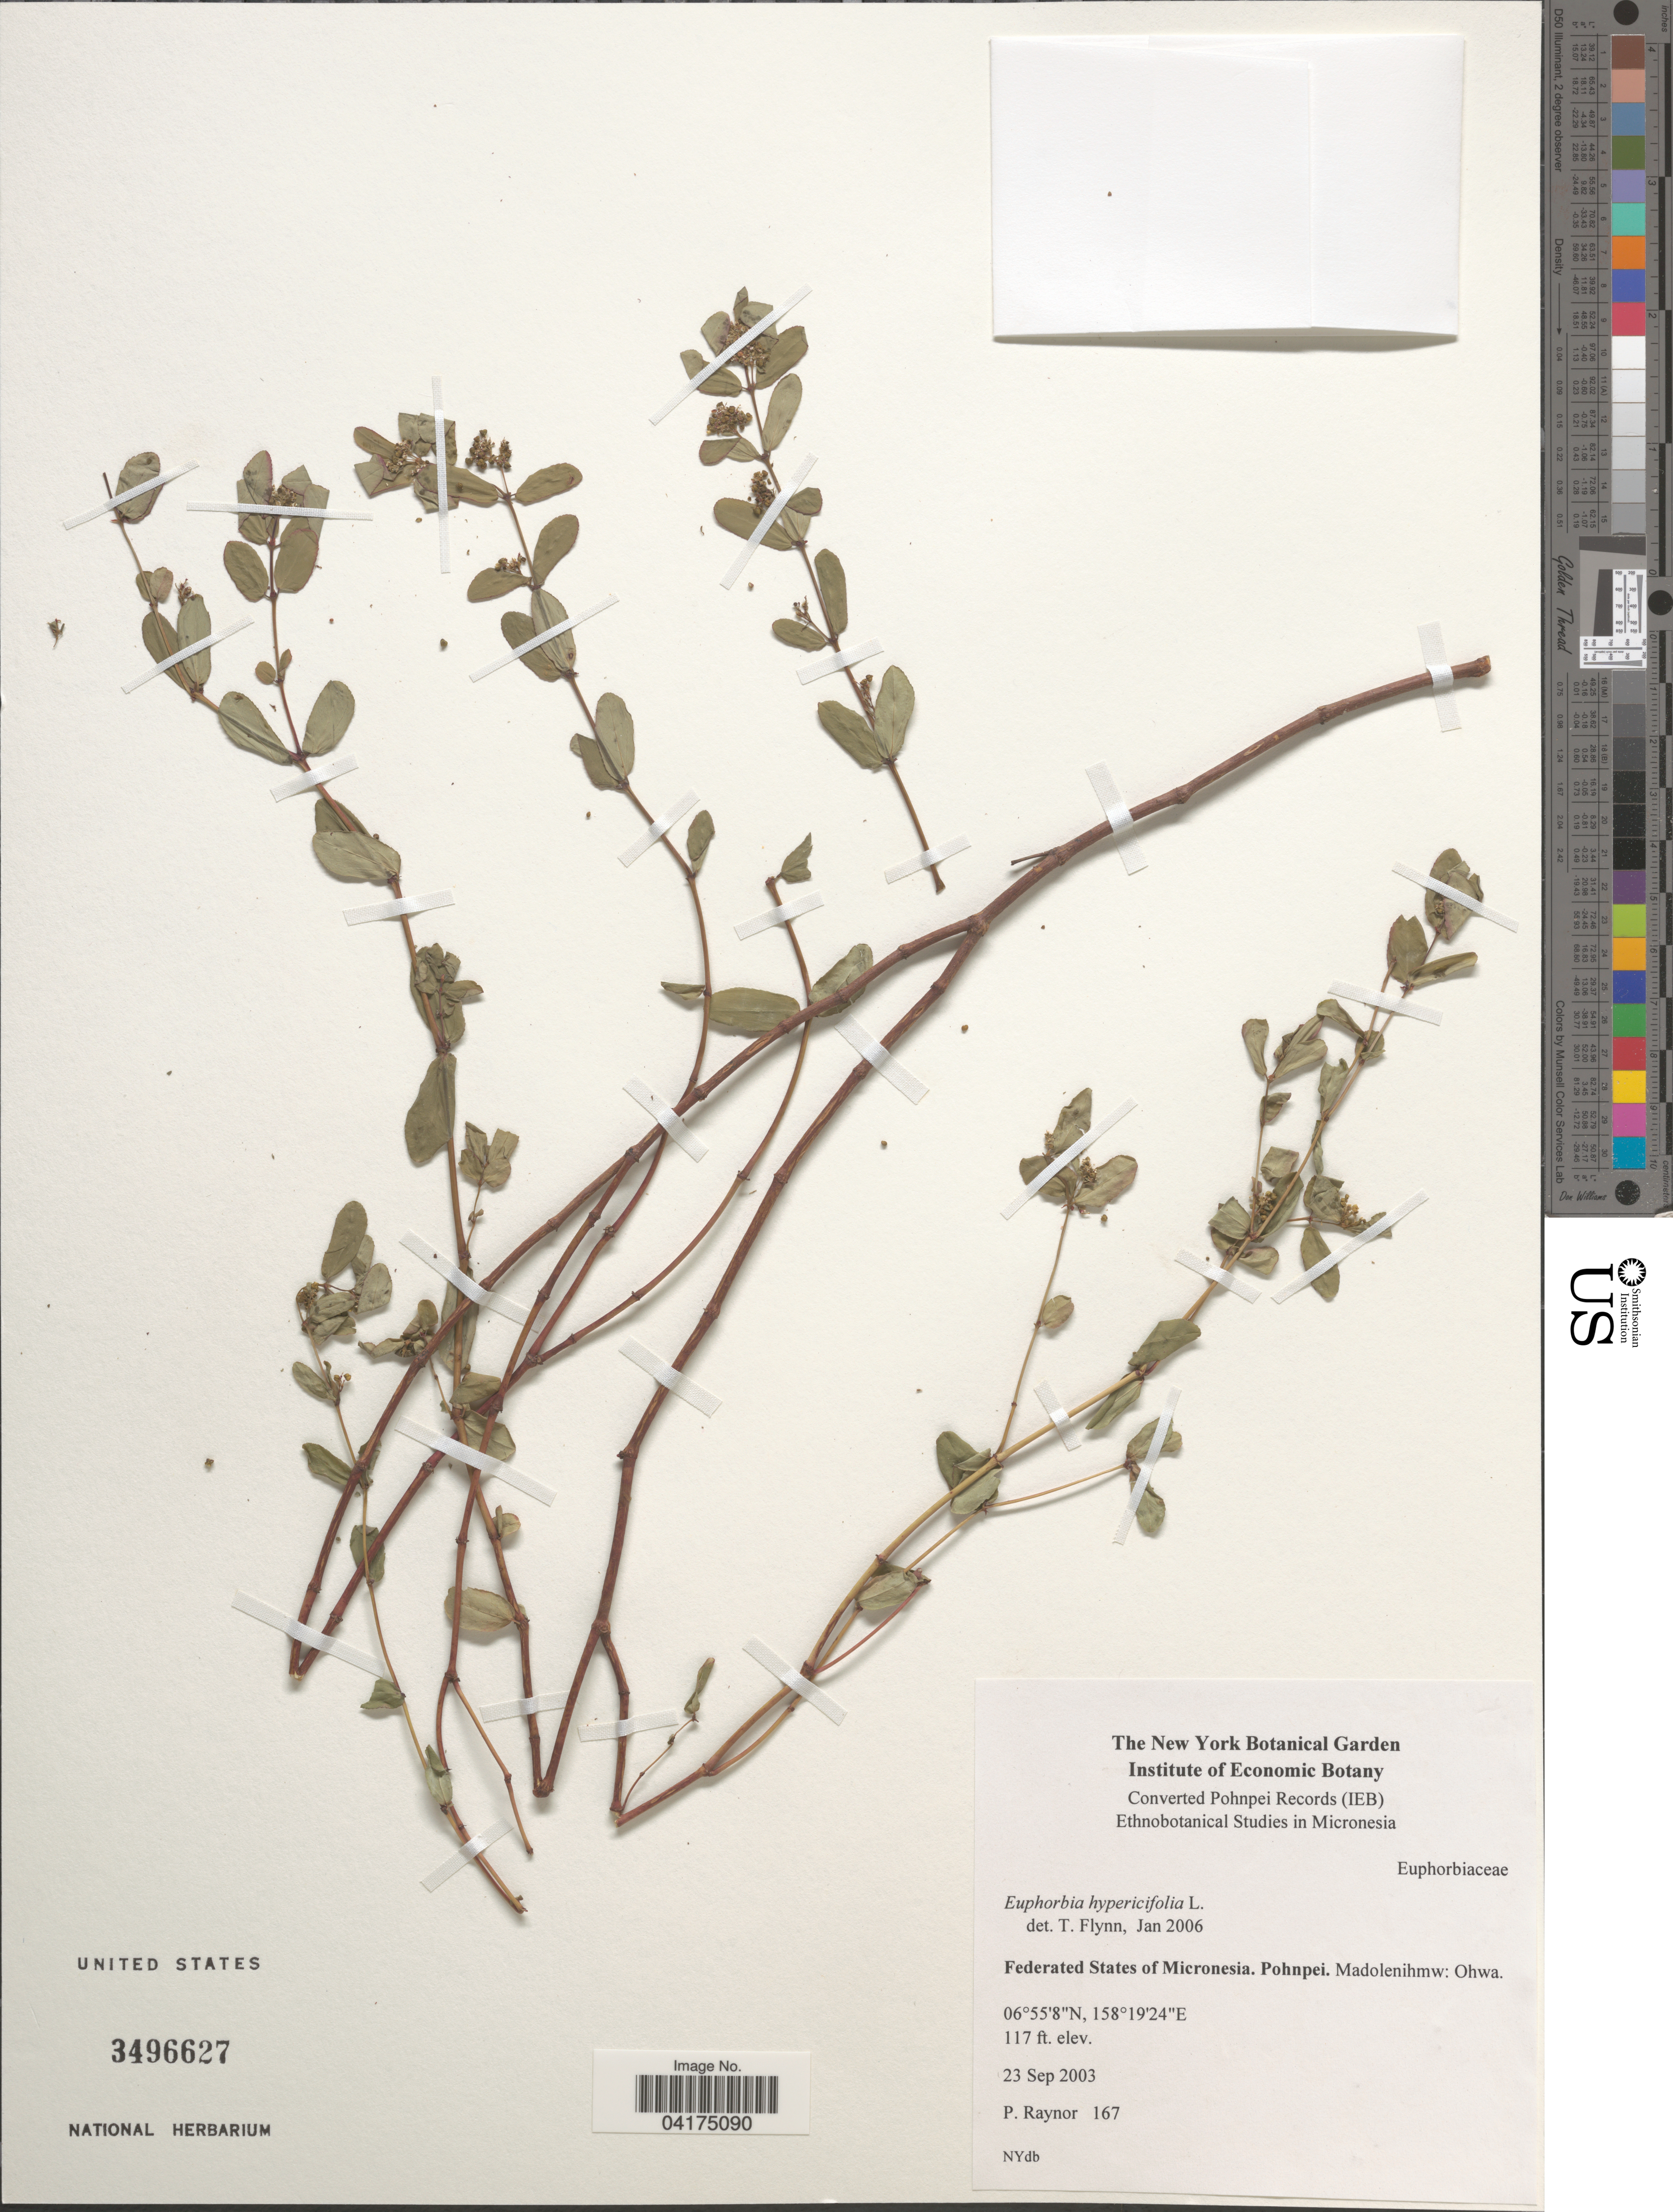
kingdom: Plantae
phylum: Tracheophyta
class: Magnoliopsida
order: Malpighiales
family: Euphorbiaceae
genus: Euphorbia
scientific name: Euphorbia hypericifolia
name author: L.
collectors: P. Raynor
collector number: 167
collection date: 2003-09-23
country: Micronesia, Federated States of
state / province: Pohnpei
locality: Madolenihmw: Ohwa.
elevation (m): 36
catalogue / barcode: US 3496627